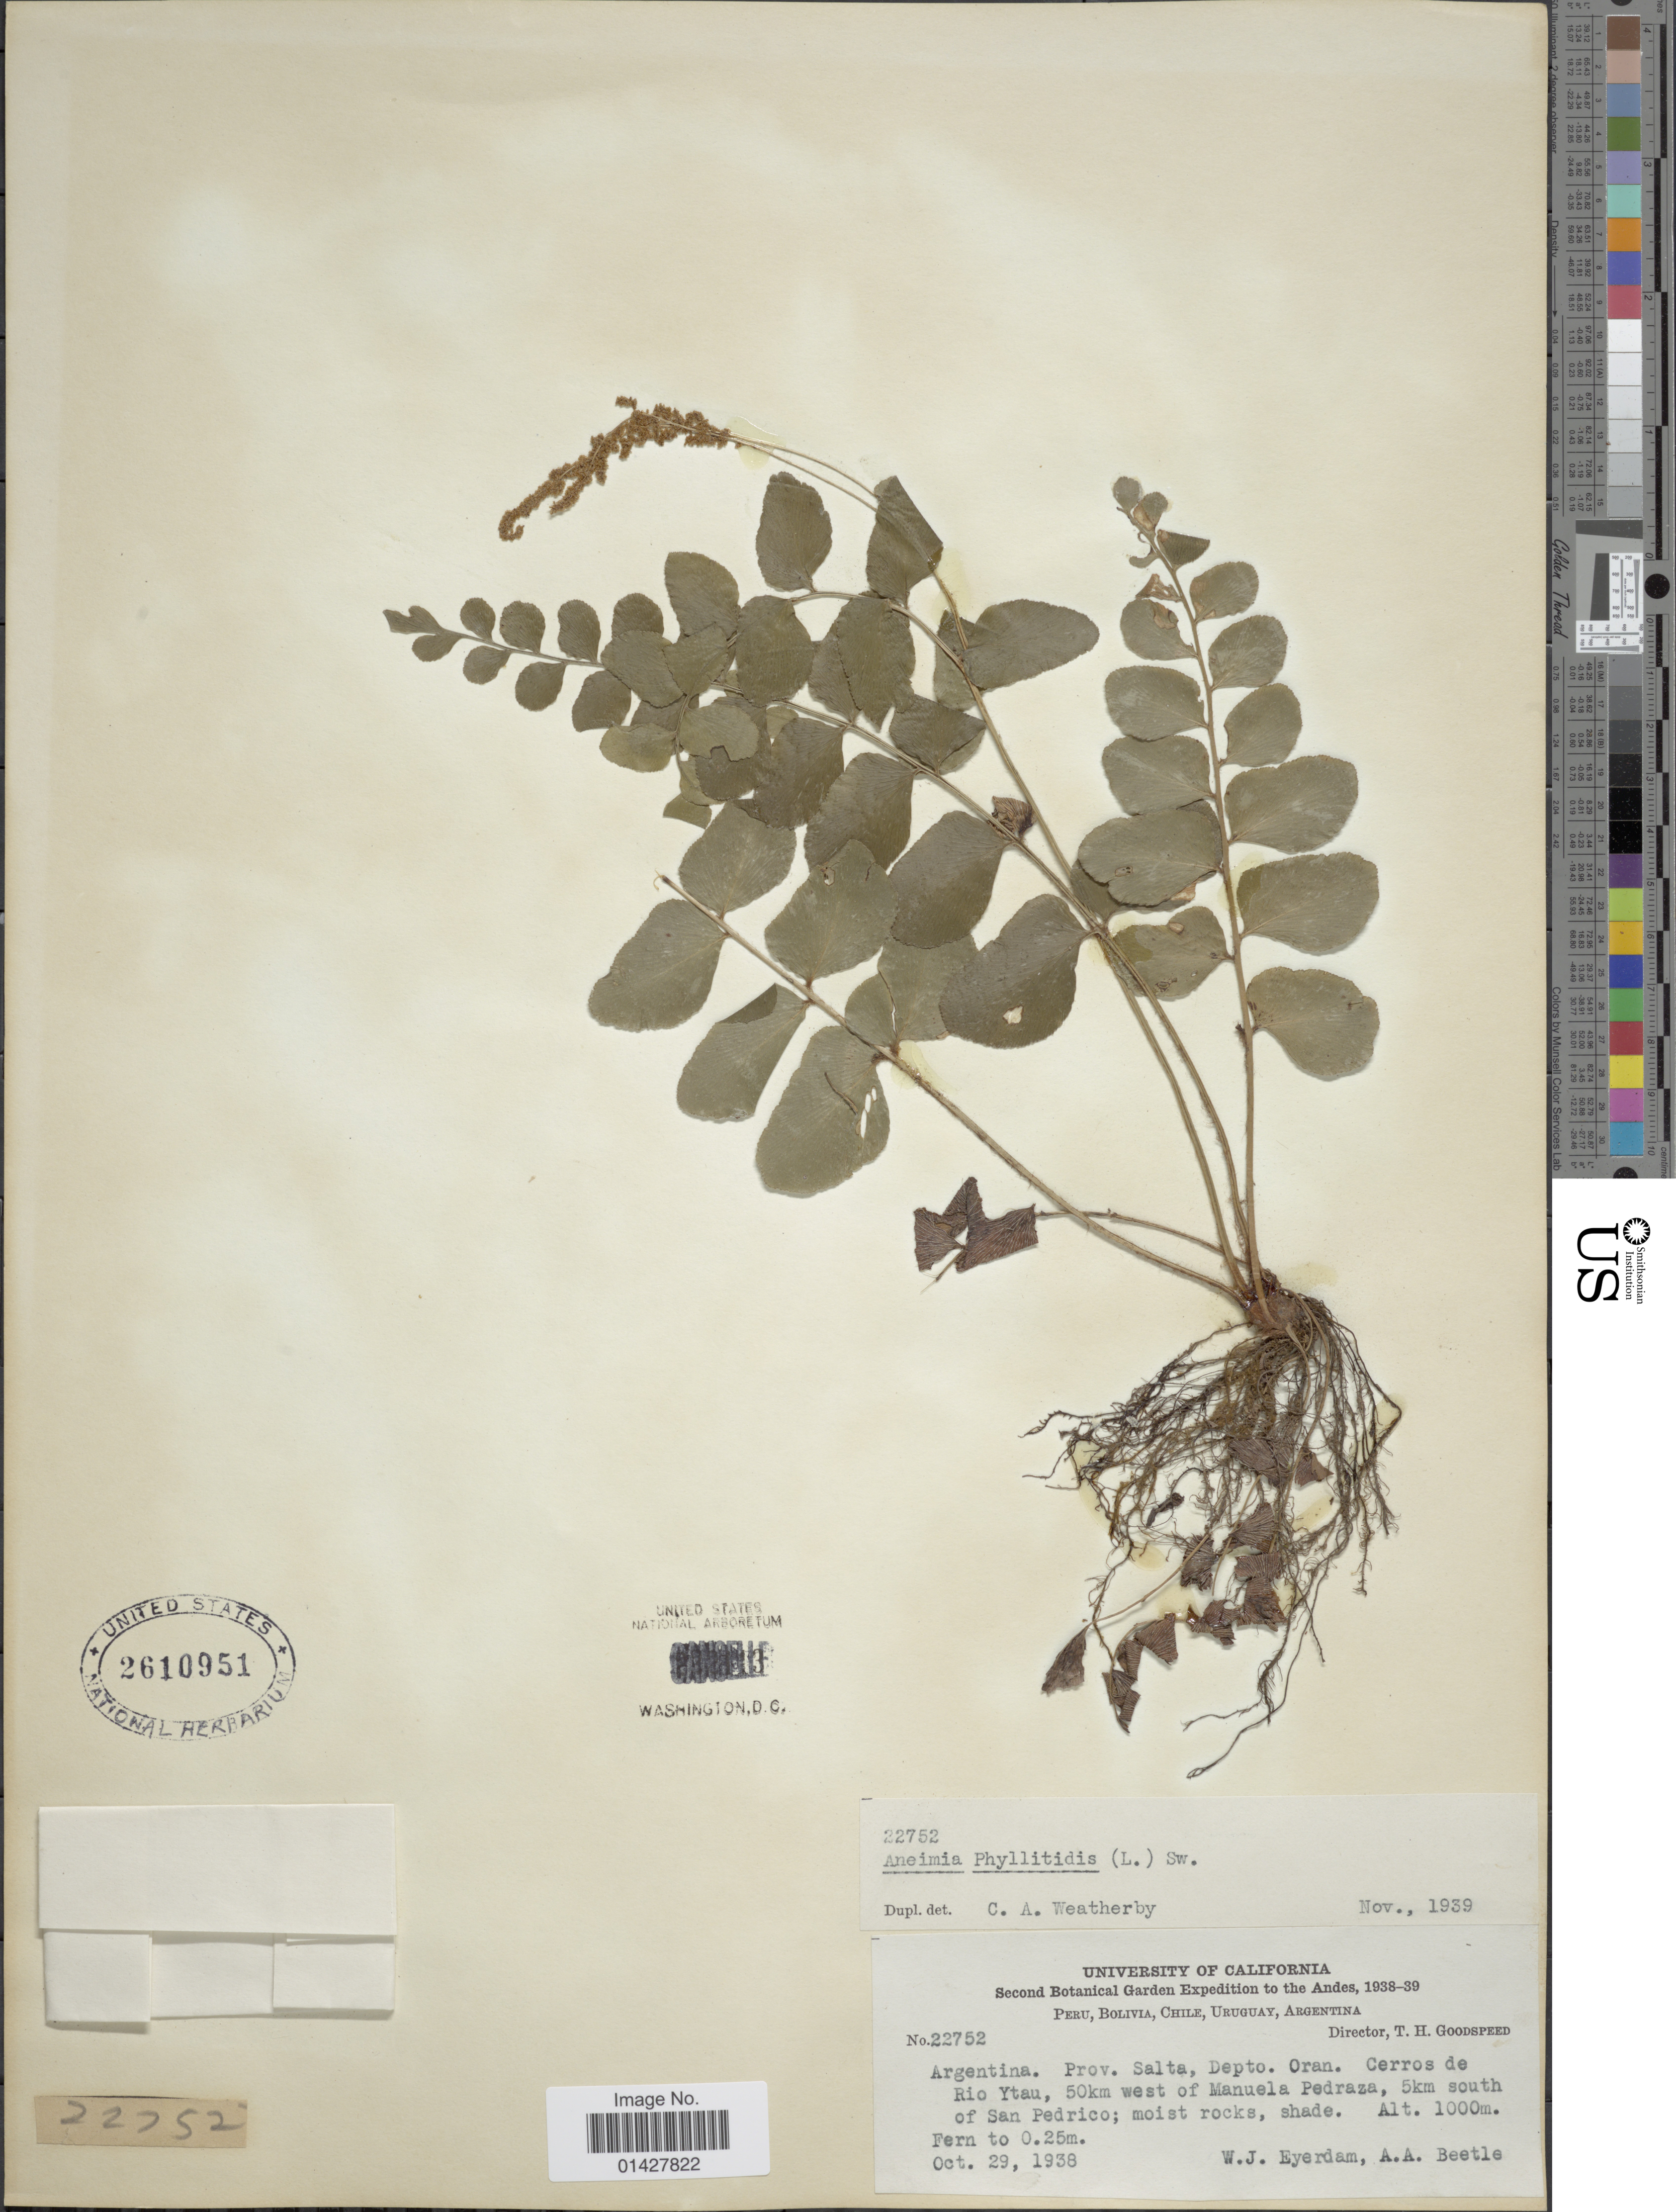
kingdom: Plantae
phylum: Tracheophyta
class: Polypodiopsida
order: Schizaeales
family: Anemiaceae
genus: Anemia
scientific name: Anemia phyllitidis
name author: (L.) Sw.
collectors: W. J. Eyerdam & A. A. Beetle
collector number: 22752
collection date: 1938-10-29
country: Argentina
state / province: Salta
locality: Depto Oran. Cerros de Rio Ytau, 50km west of Manuela Pedraza, 5km south of San Pedrico; moist rocks, shade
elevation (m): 1000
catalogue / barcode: US 2610951